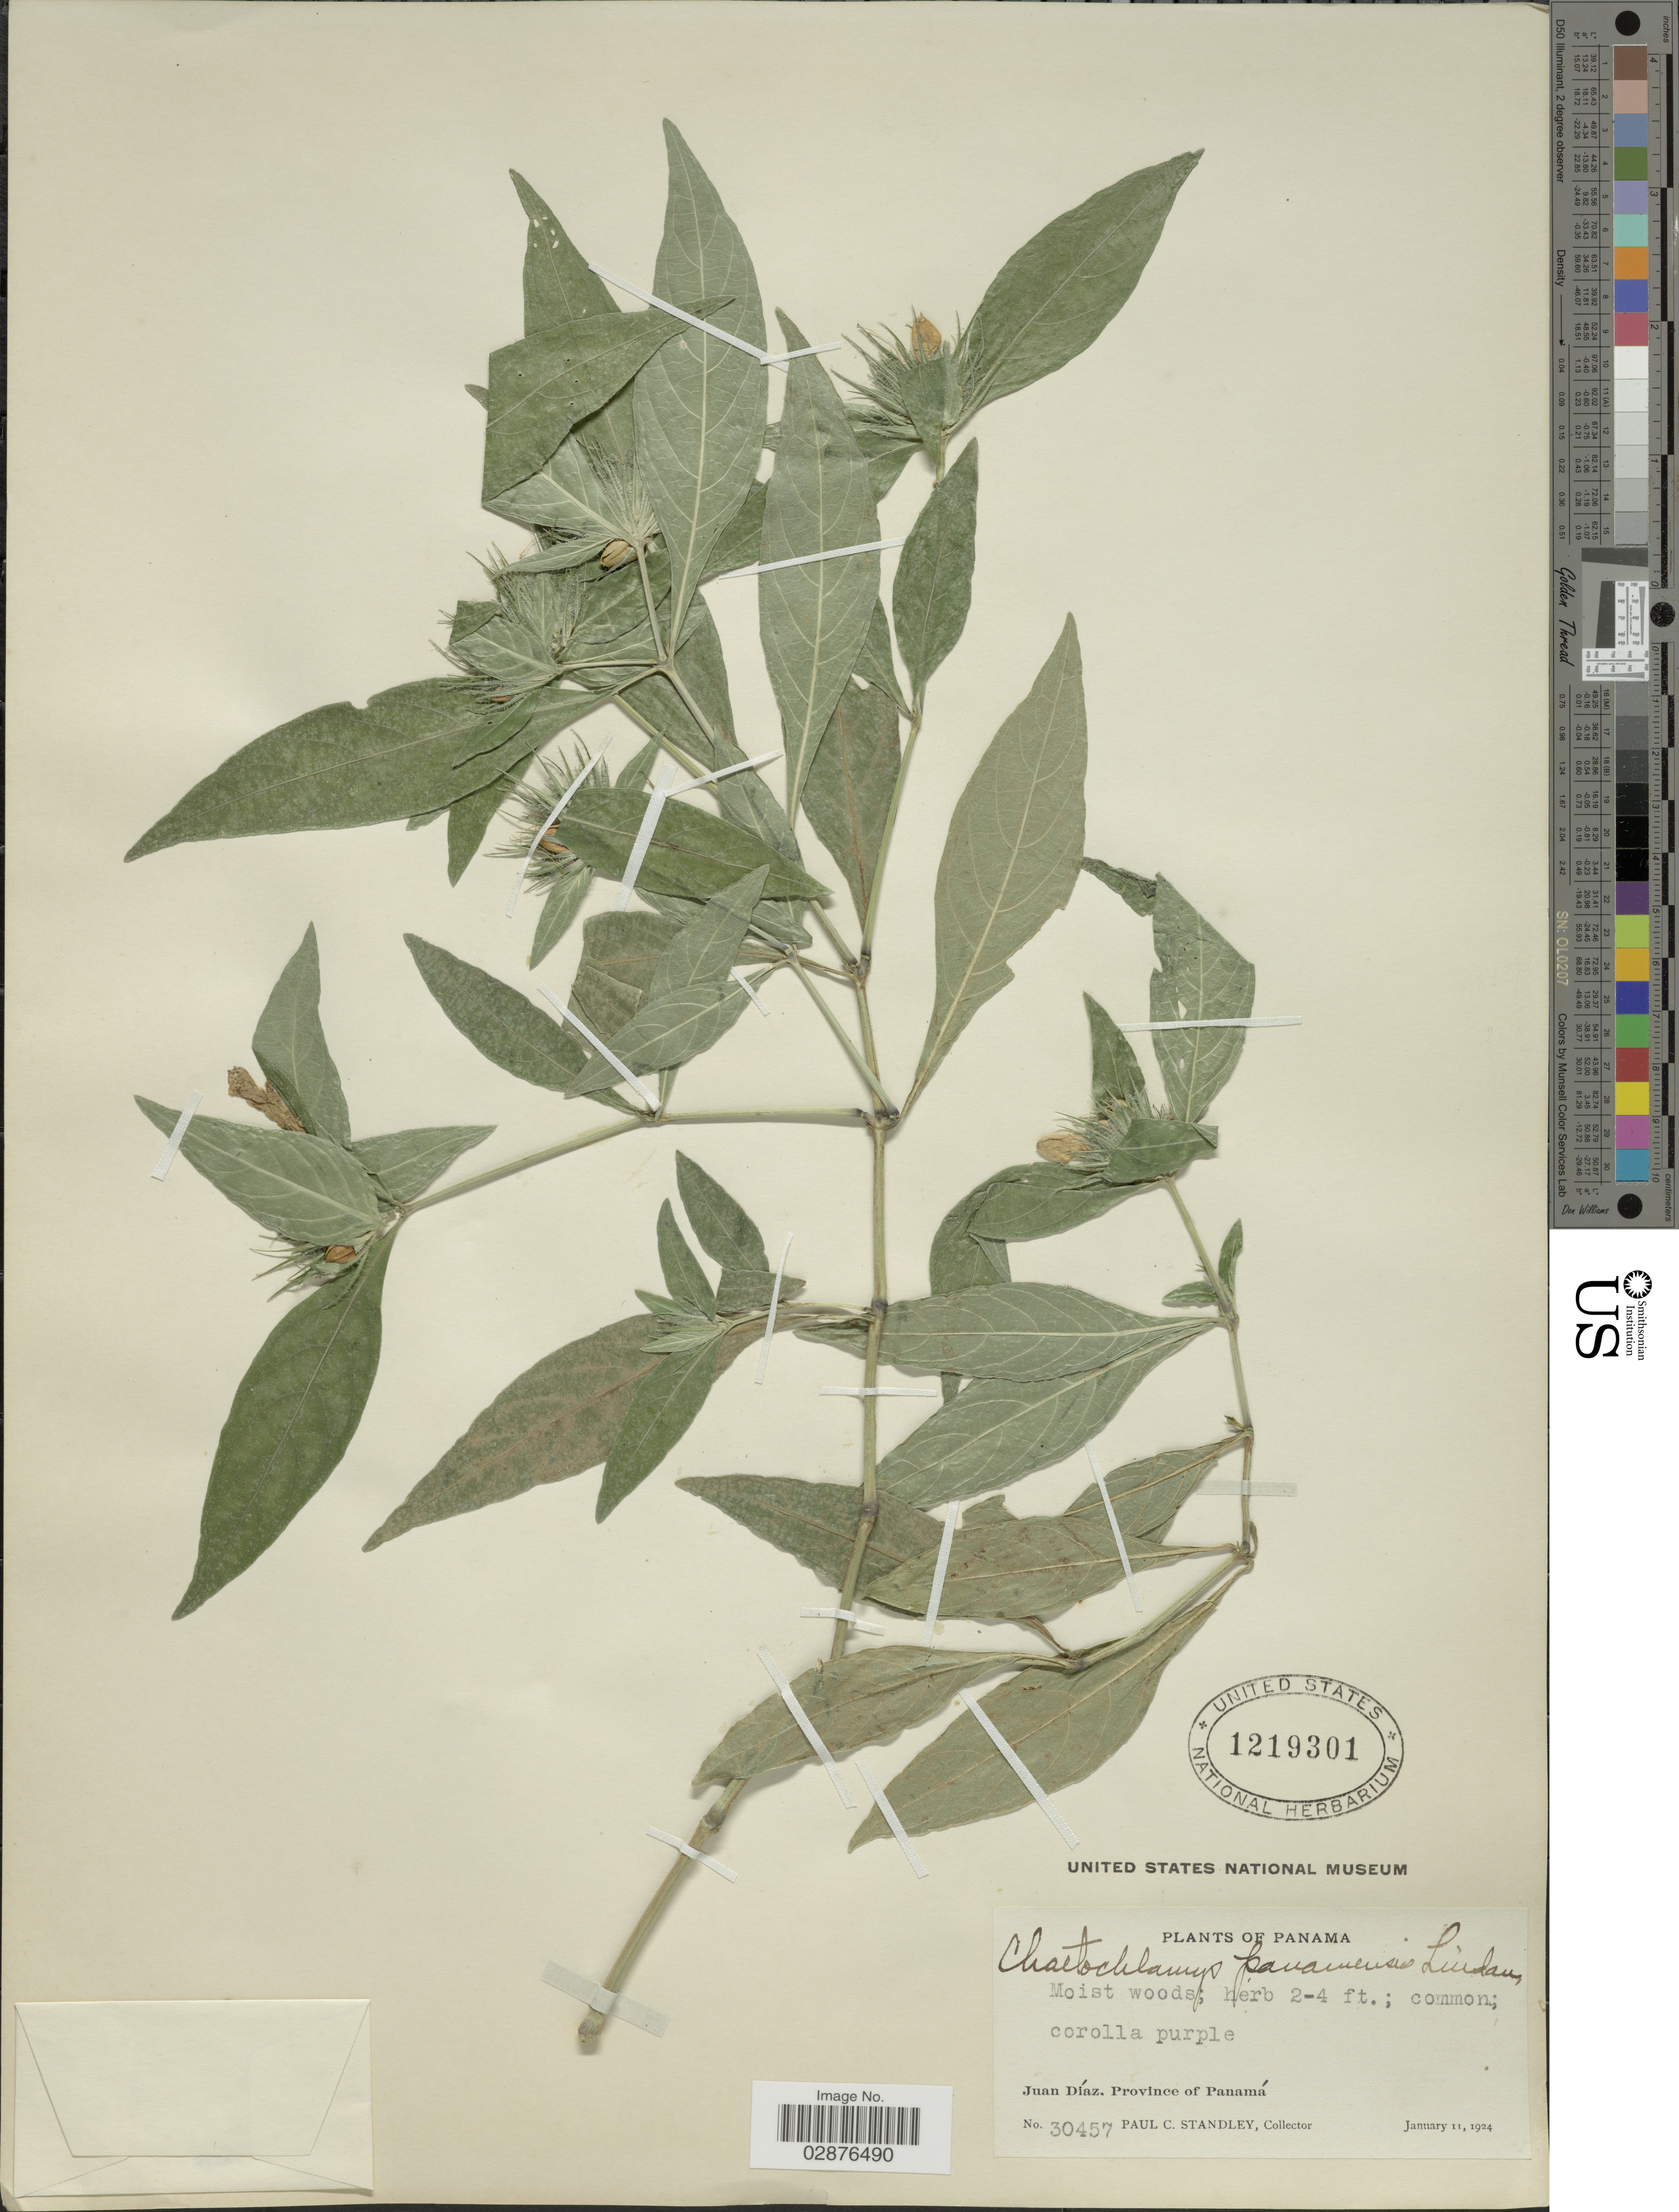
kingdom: Plantae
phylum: Tracheophyta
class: Magnoliopsida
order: Lamiales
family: Acanthaceae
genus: Justicia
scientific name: Justicia isthmensis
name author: T.F. Daniel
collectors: P. C. Standley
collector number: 30457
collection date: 1924-01-11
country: Panama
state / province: Panamá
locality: Juan Díaz.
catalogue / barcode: US 1219301